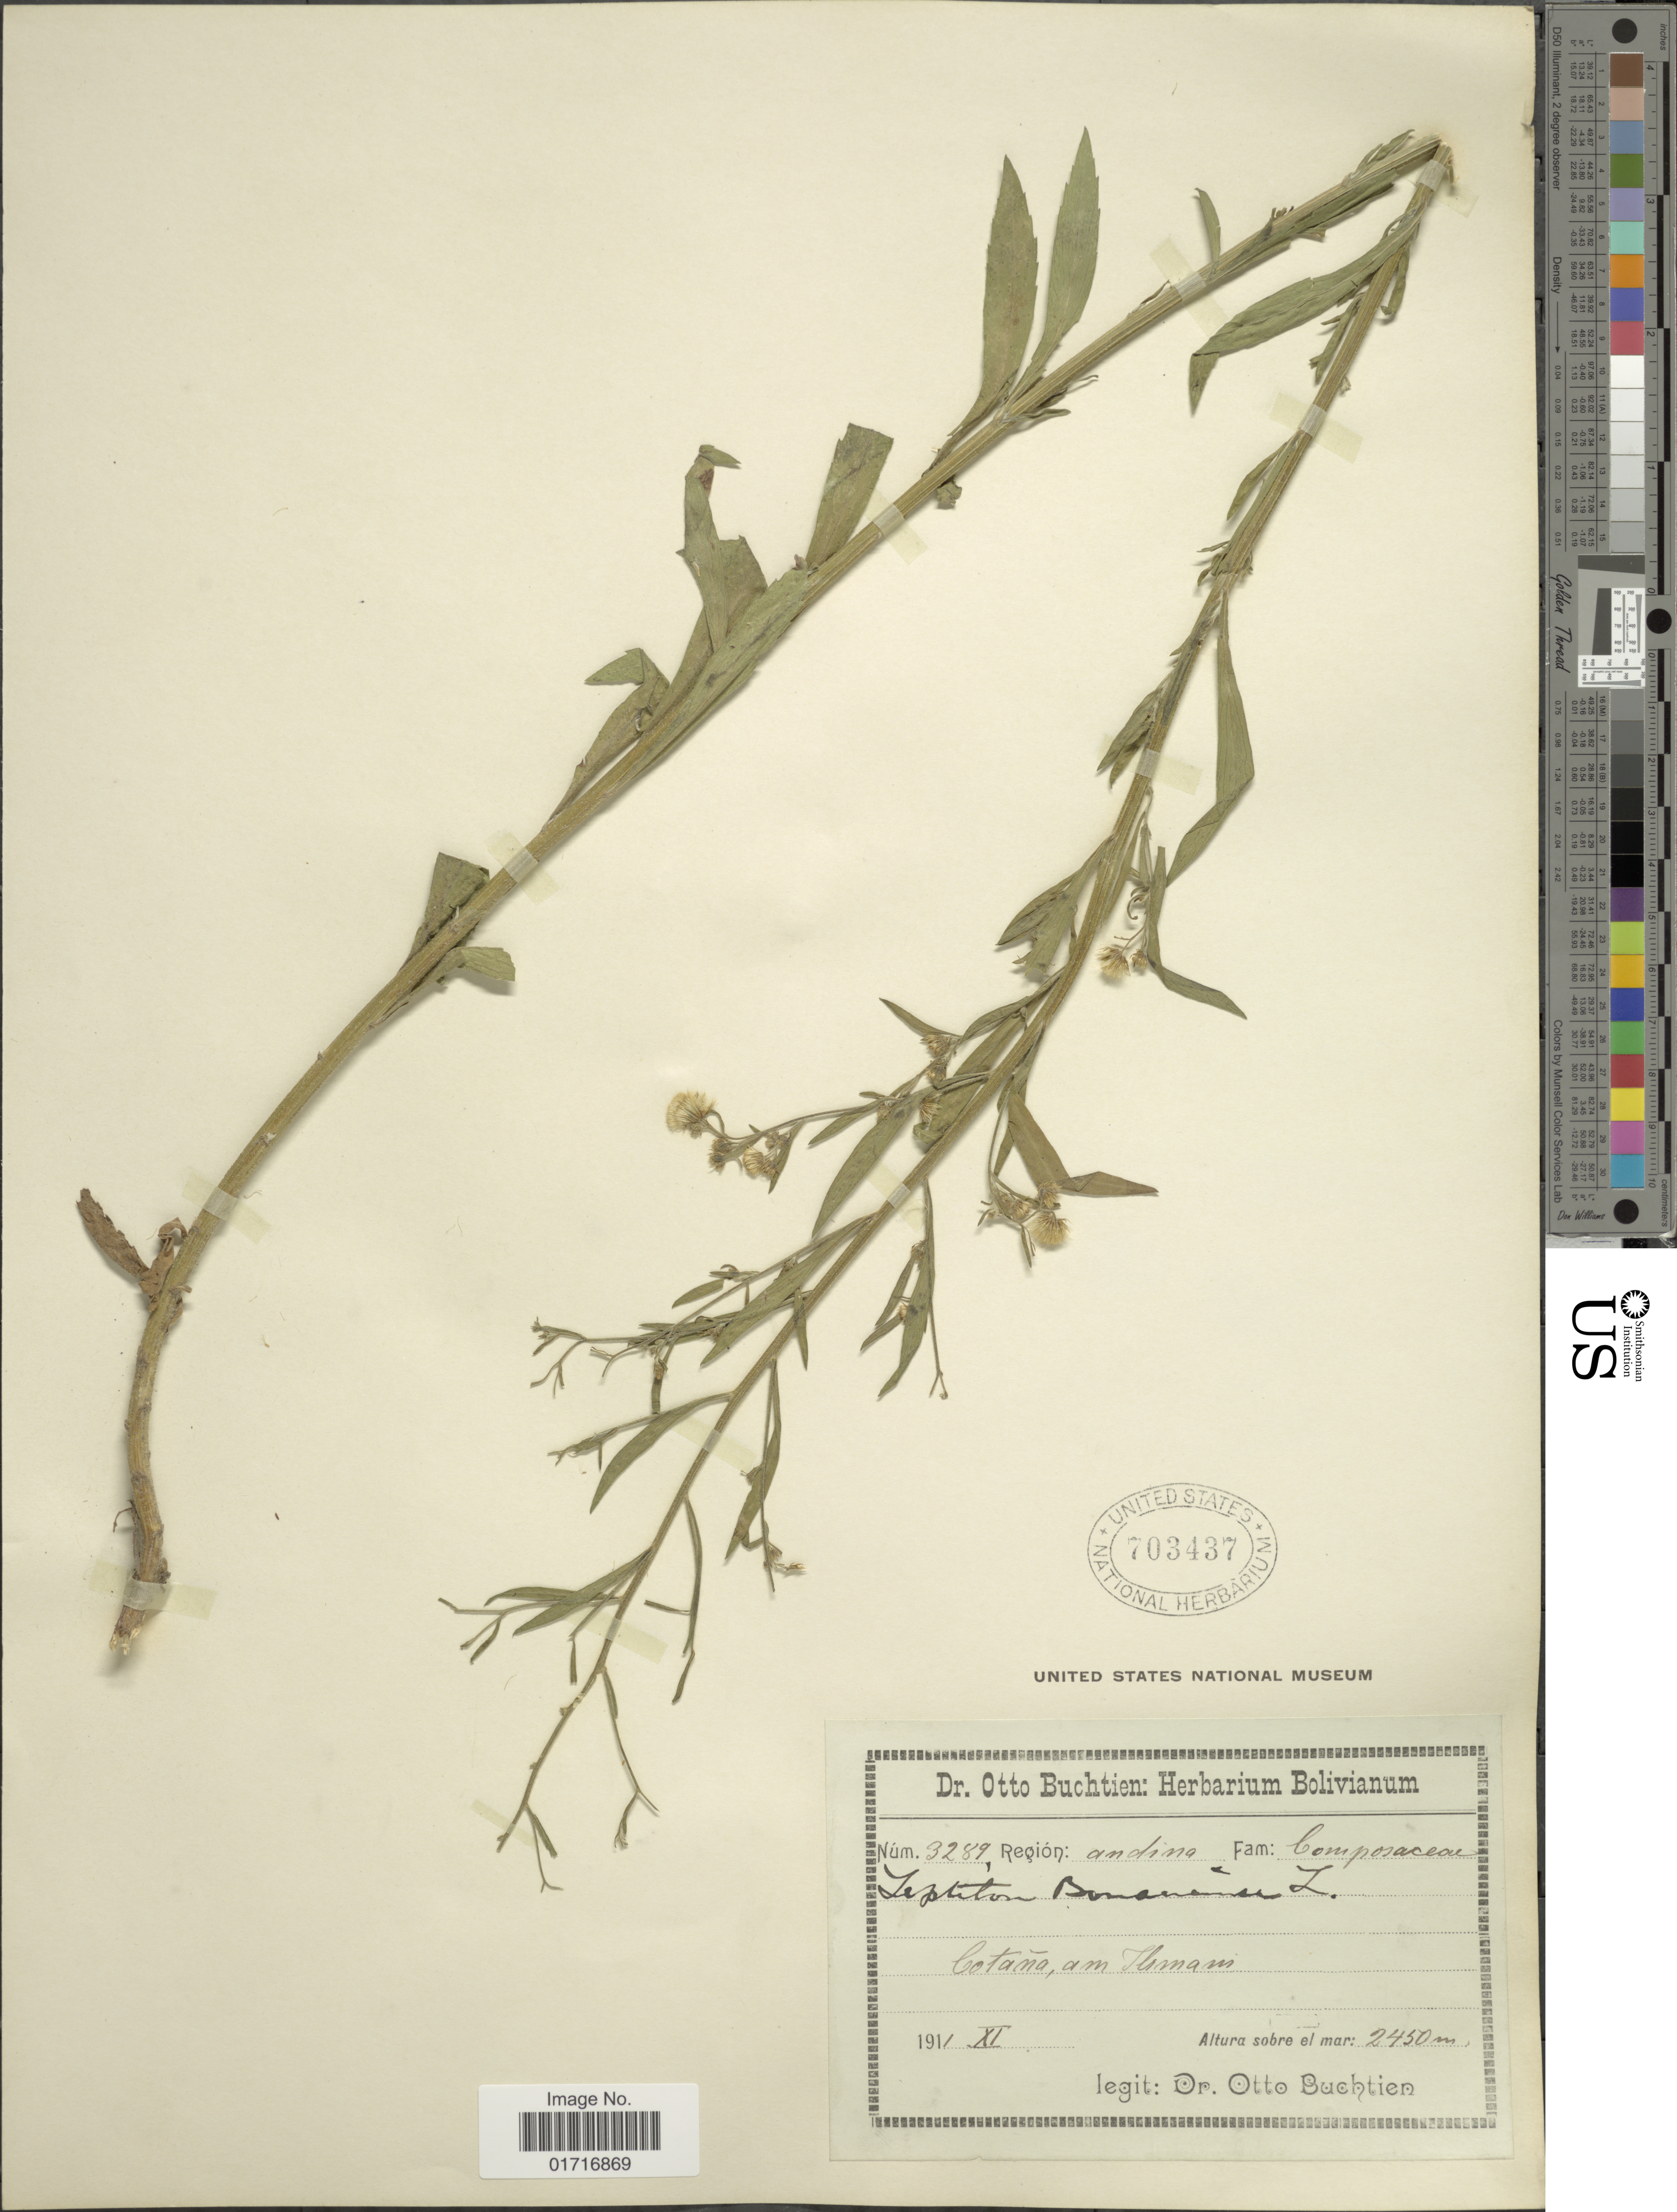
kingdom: Plantae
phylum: Tracheophyta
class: Magnoliopsida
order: Asterales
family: Asteraceae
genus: Conyza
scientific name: Conyza bonariensis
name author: (L.) Cronq.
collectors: O. Buchtien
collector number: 3289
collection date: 1911-11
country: Bolivia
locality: Cotana, am Themani.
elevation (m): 2450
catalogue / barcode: US 703437